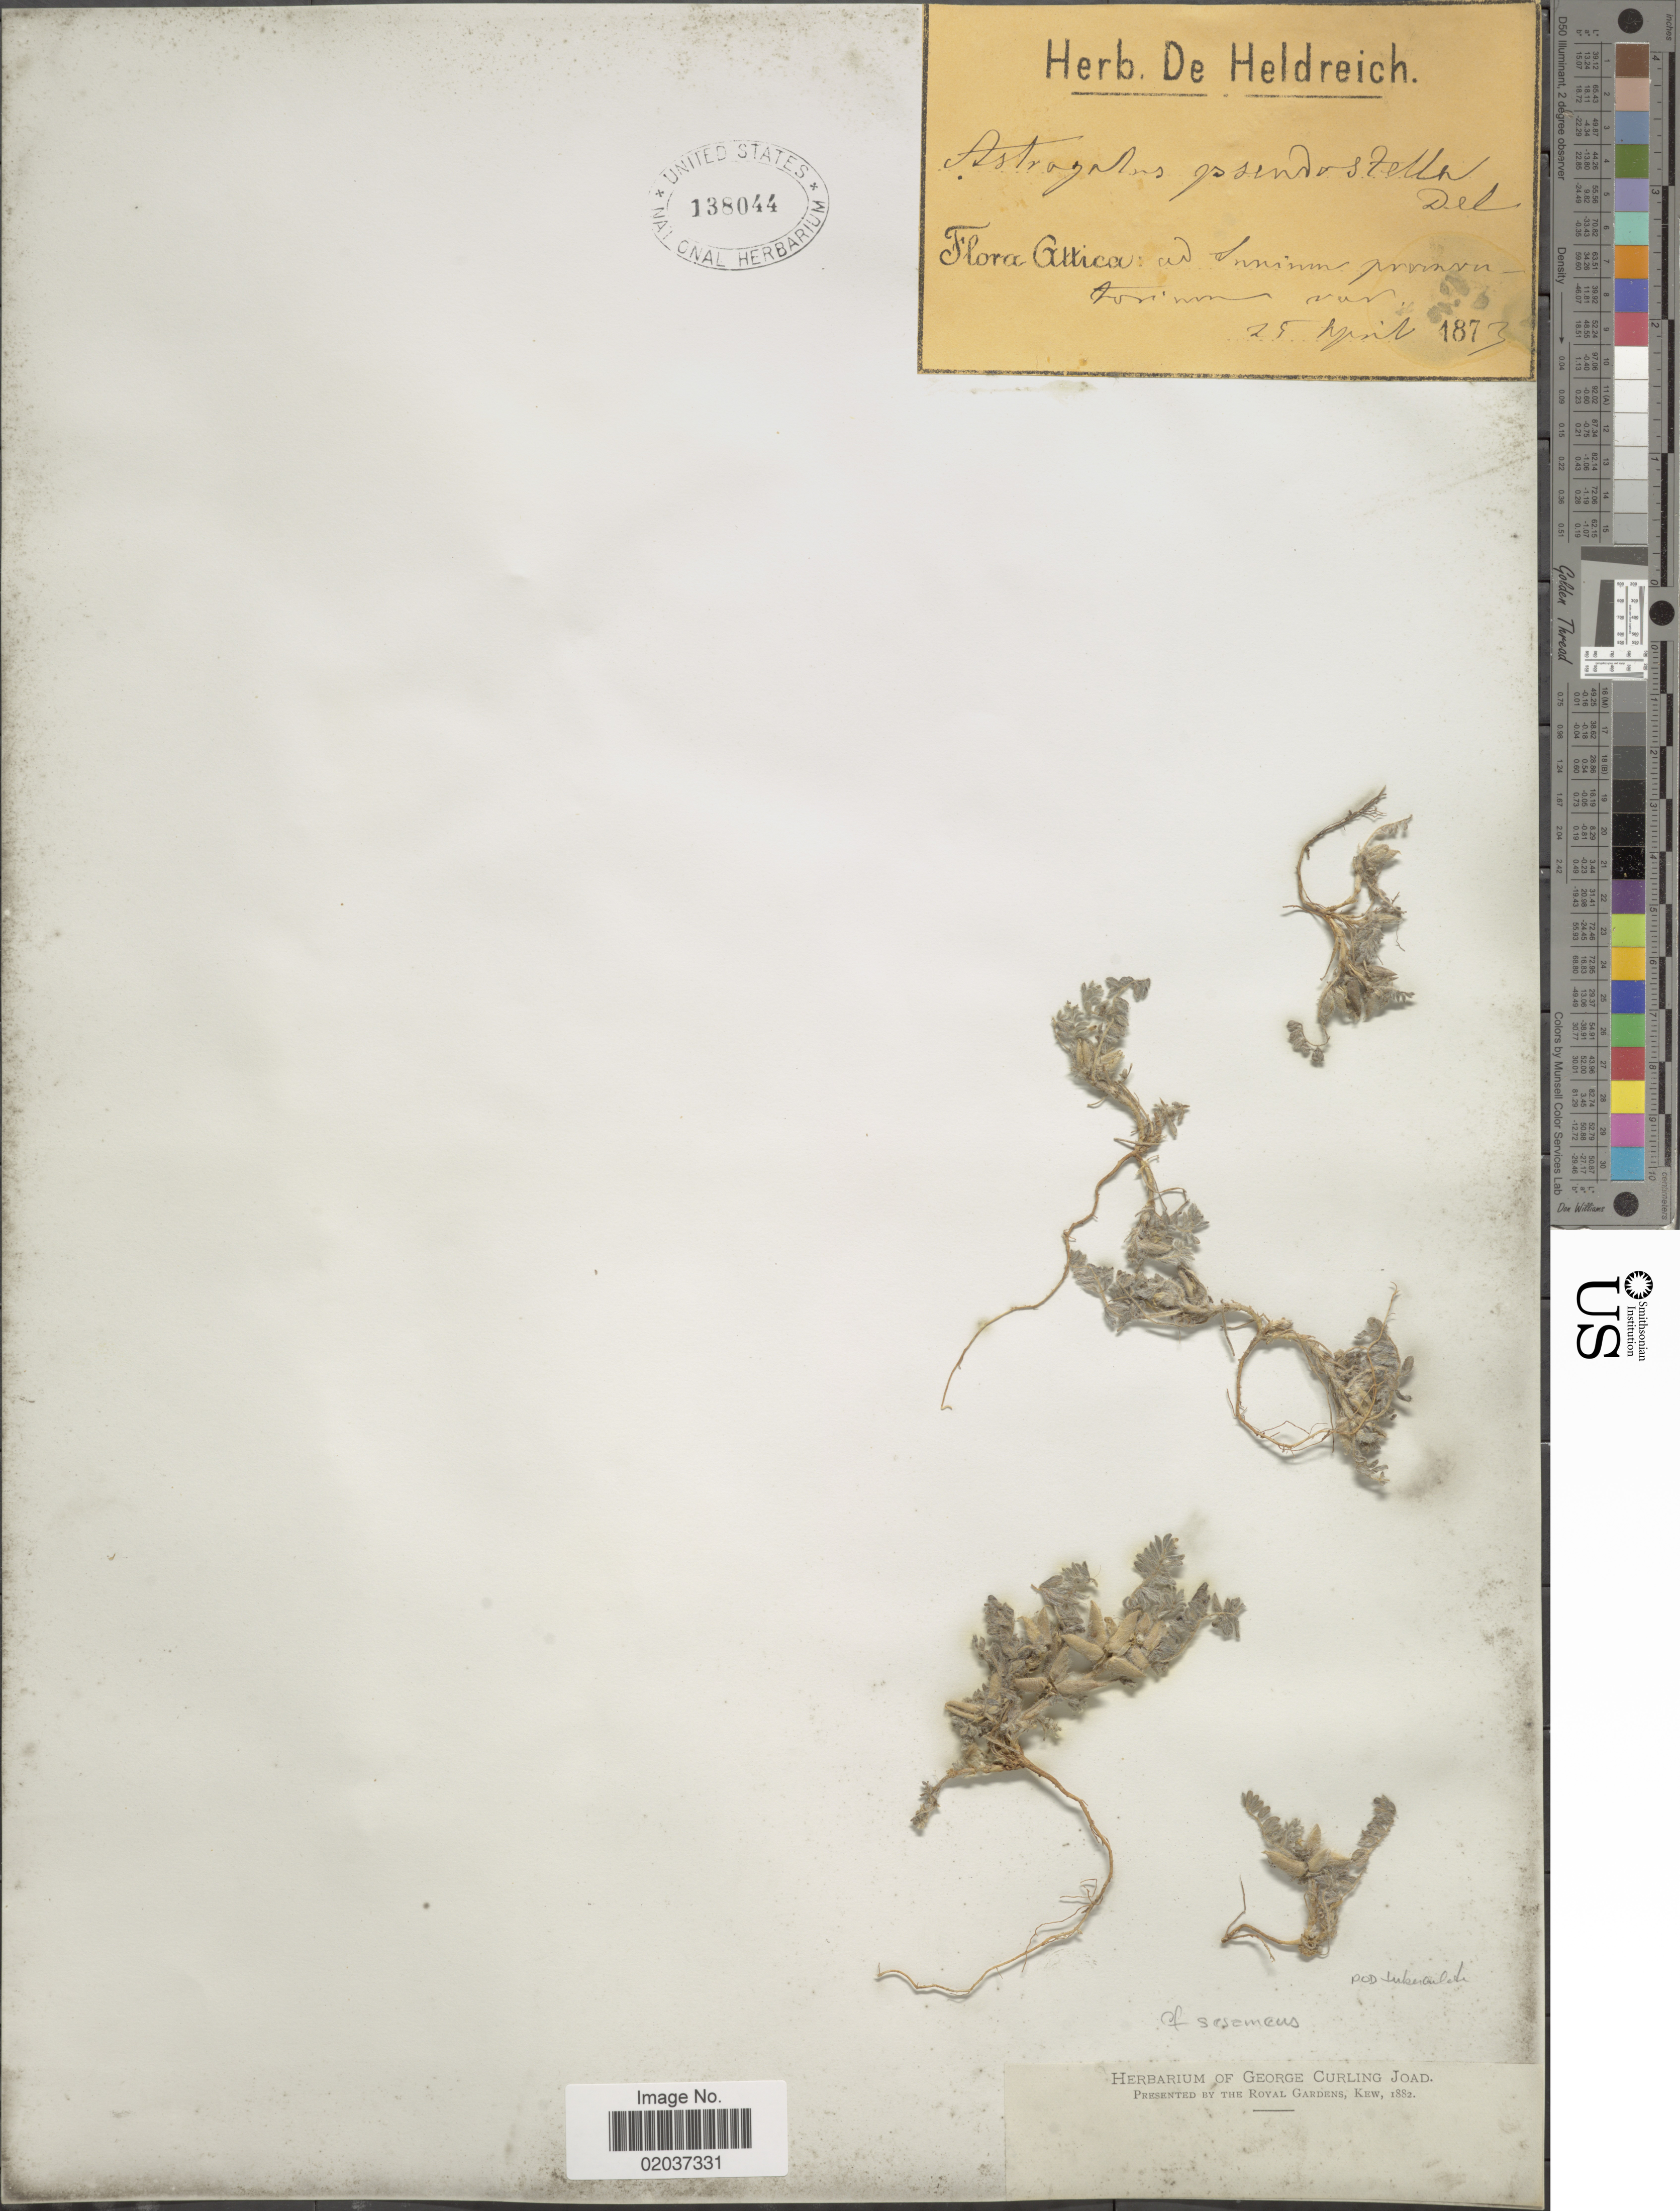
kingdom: Plantae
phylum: Tracheophyta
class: Magnoliopsida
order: Fabales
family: Fabaceae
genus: Astragalus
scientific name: Astragalus pseudostella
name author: Delile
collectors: ex herb. De Heldreich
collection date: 1873-04-25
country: Greece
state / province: Attica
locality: Attica: ad Sunium promontorium.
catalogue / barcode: US 138044